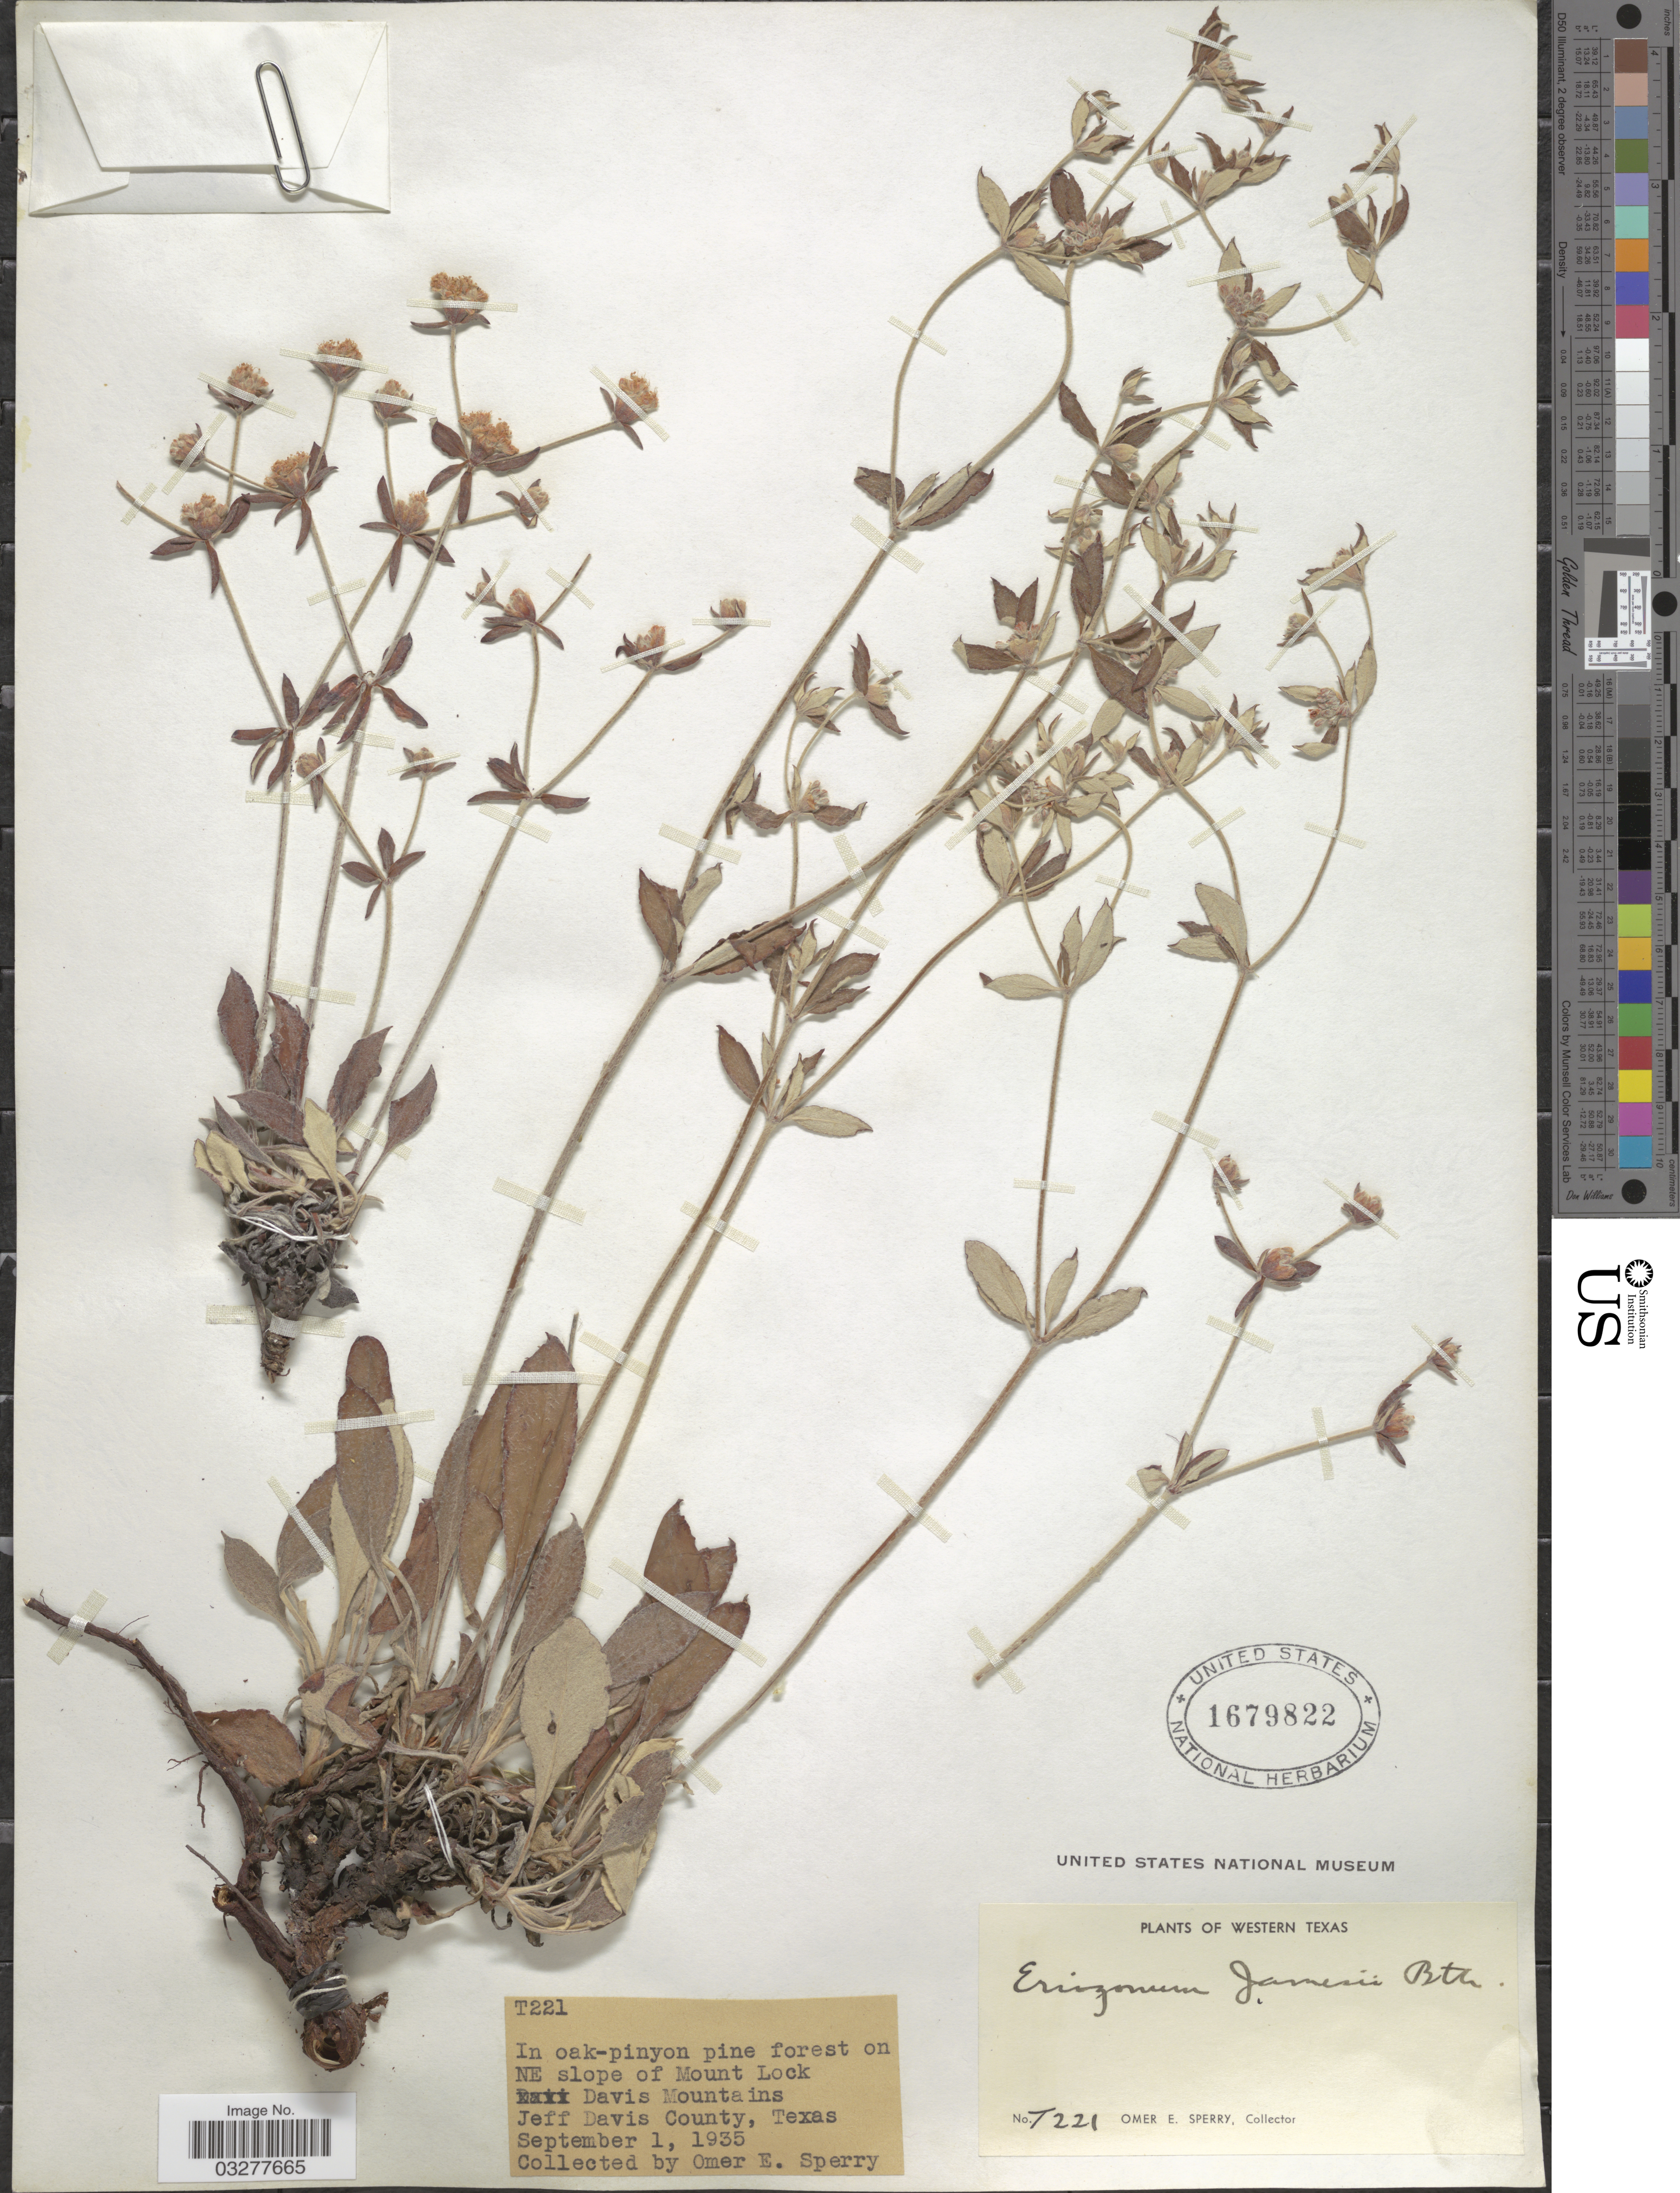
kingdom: Plantae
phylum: Tracheophyta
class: Magnoliopsida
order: Caryophyllales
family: Polygonaceae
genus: Eriogonum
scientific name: Eriogonum jamesii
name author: Benth.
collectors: O. E. Sperry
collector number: T221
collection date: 1935-09-01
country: United States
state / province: Texas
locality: Western Texas, NE slope of Mount Lock, Davis Mountains, Jeff Davis County.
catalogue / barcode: US 1679822